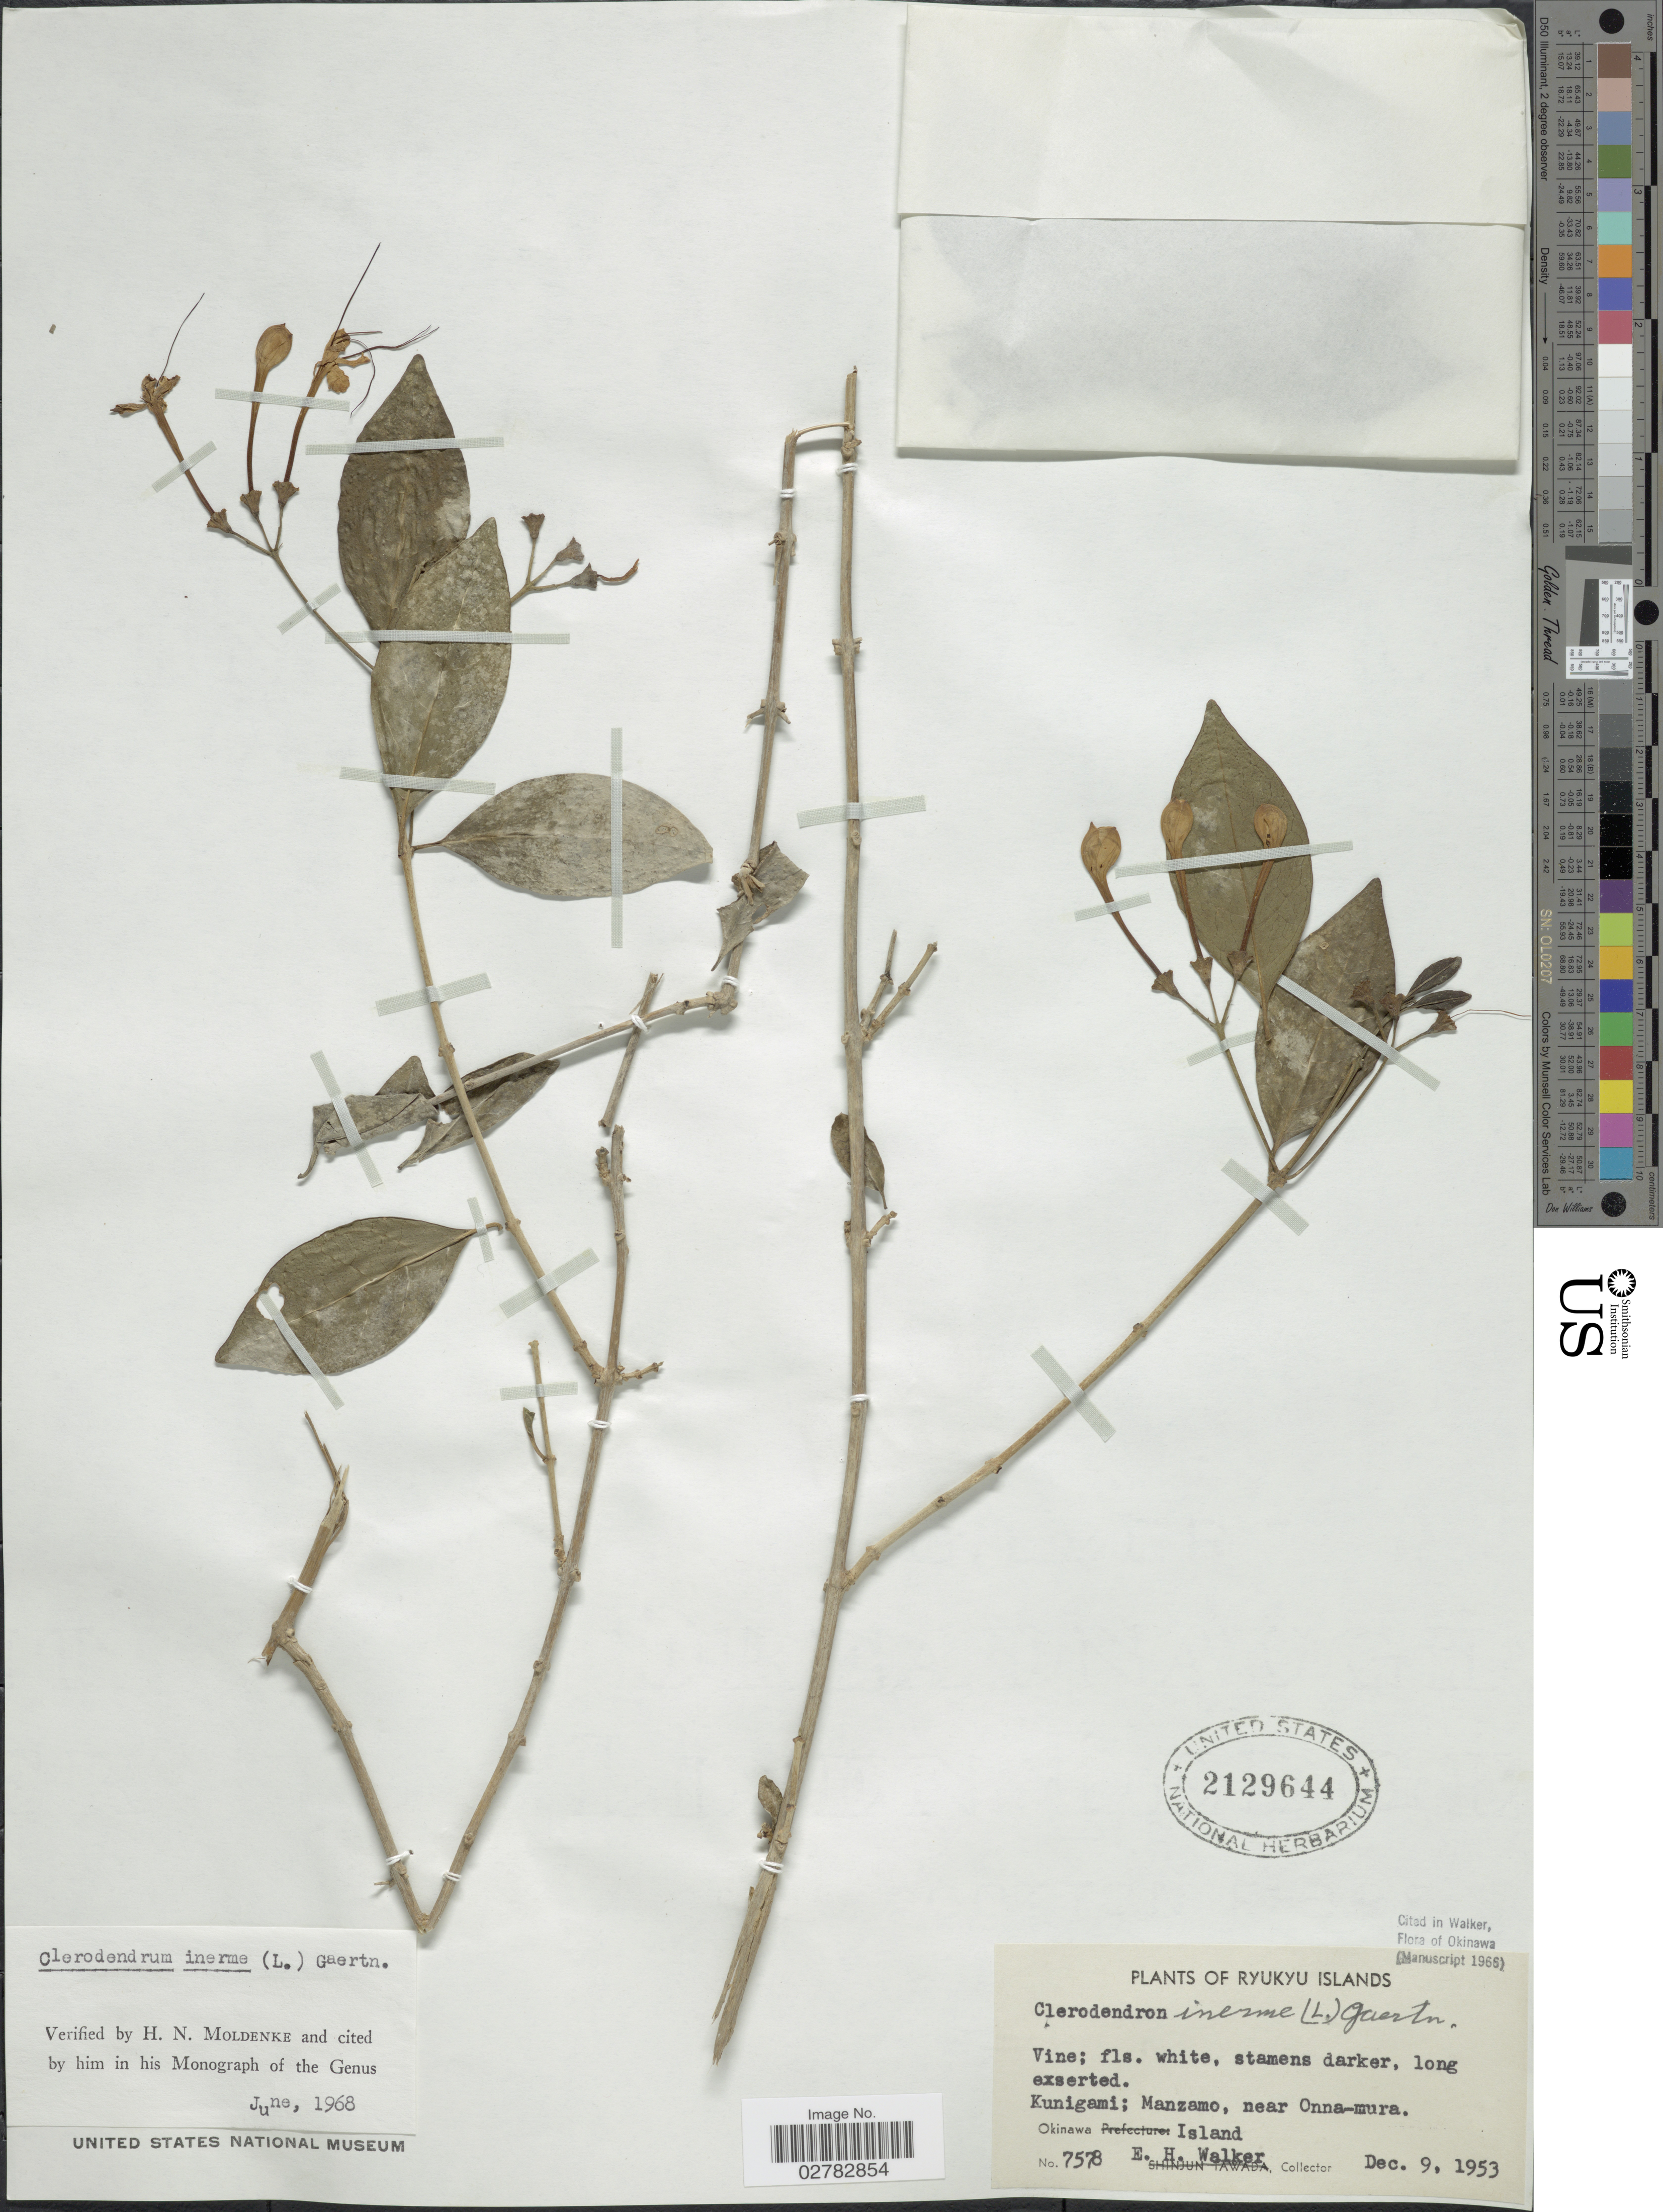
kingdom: Plantae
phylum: Tracheophyta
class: Magnoliopsida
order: Lamiales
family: Lamiaceae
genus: Clerodendrum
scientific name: Clerodendrum inerme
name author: (L.) Gaertn.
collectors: E. H. Walker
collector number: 7578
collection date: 1953-12-09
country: Japan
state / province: Okinawa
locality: Ryukyu Islands. Kunigami: Manzamo, near Onna-mura.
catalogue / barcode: US 2129644